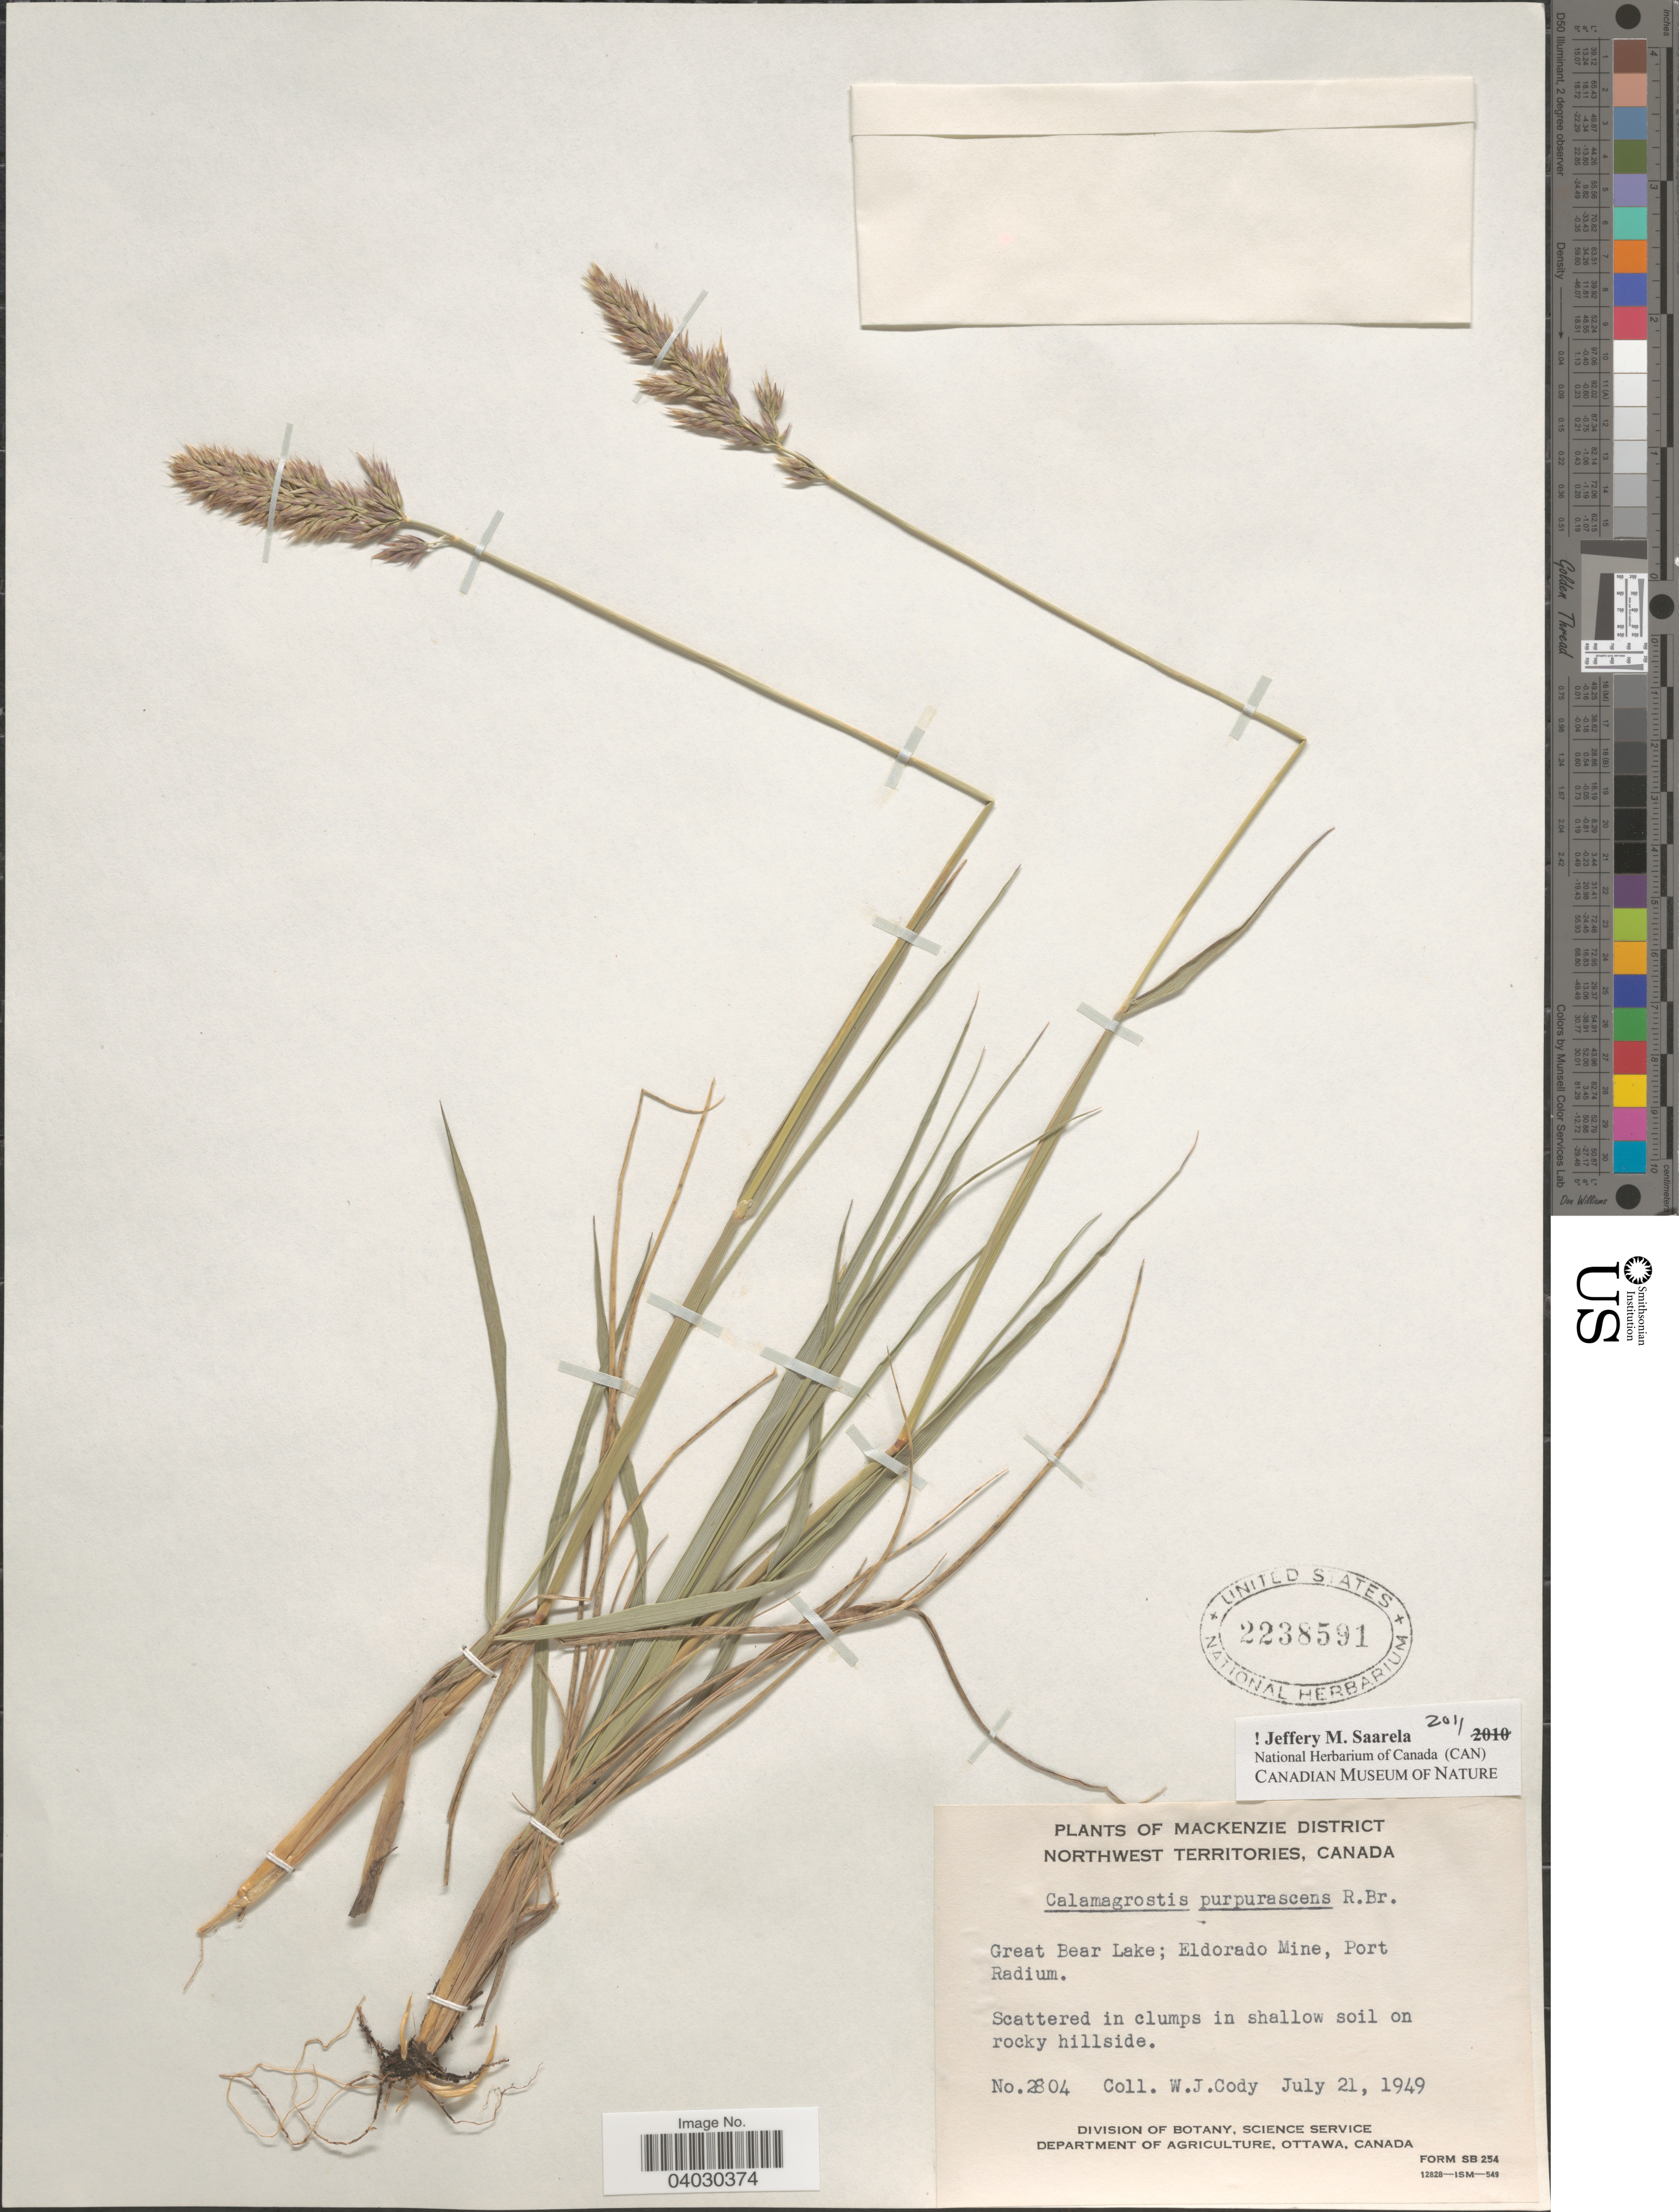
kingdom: Plantae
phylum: Tracheophyta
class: Liliopsida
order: Poales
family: Poaceae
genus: Calamagrostis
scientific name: Calamagrostis purpurascens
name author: R. Br.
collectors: W. Cody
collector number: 2804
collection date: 1949-07-21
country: Canada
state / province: Northwest Territories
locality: Mackenzie District. Great Bear Lake; Eldorado Mine, Port Radium.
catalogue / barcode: US 2238591